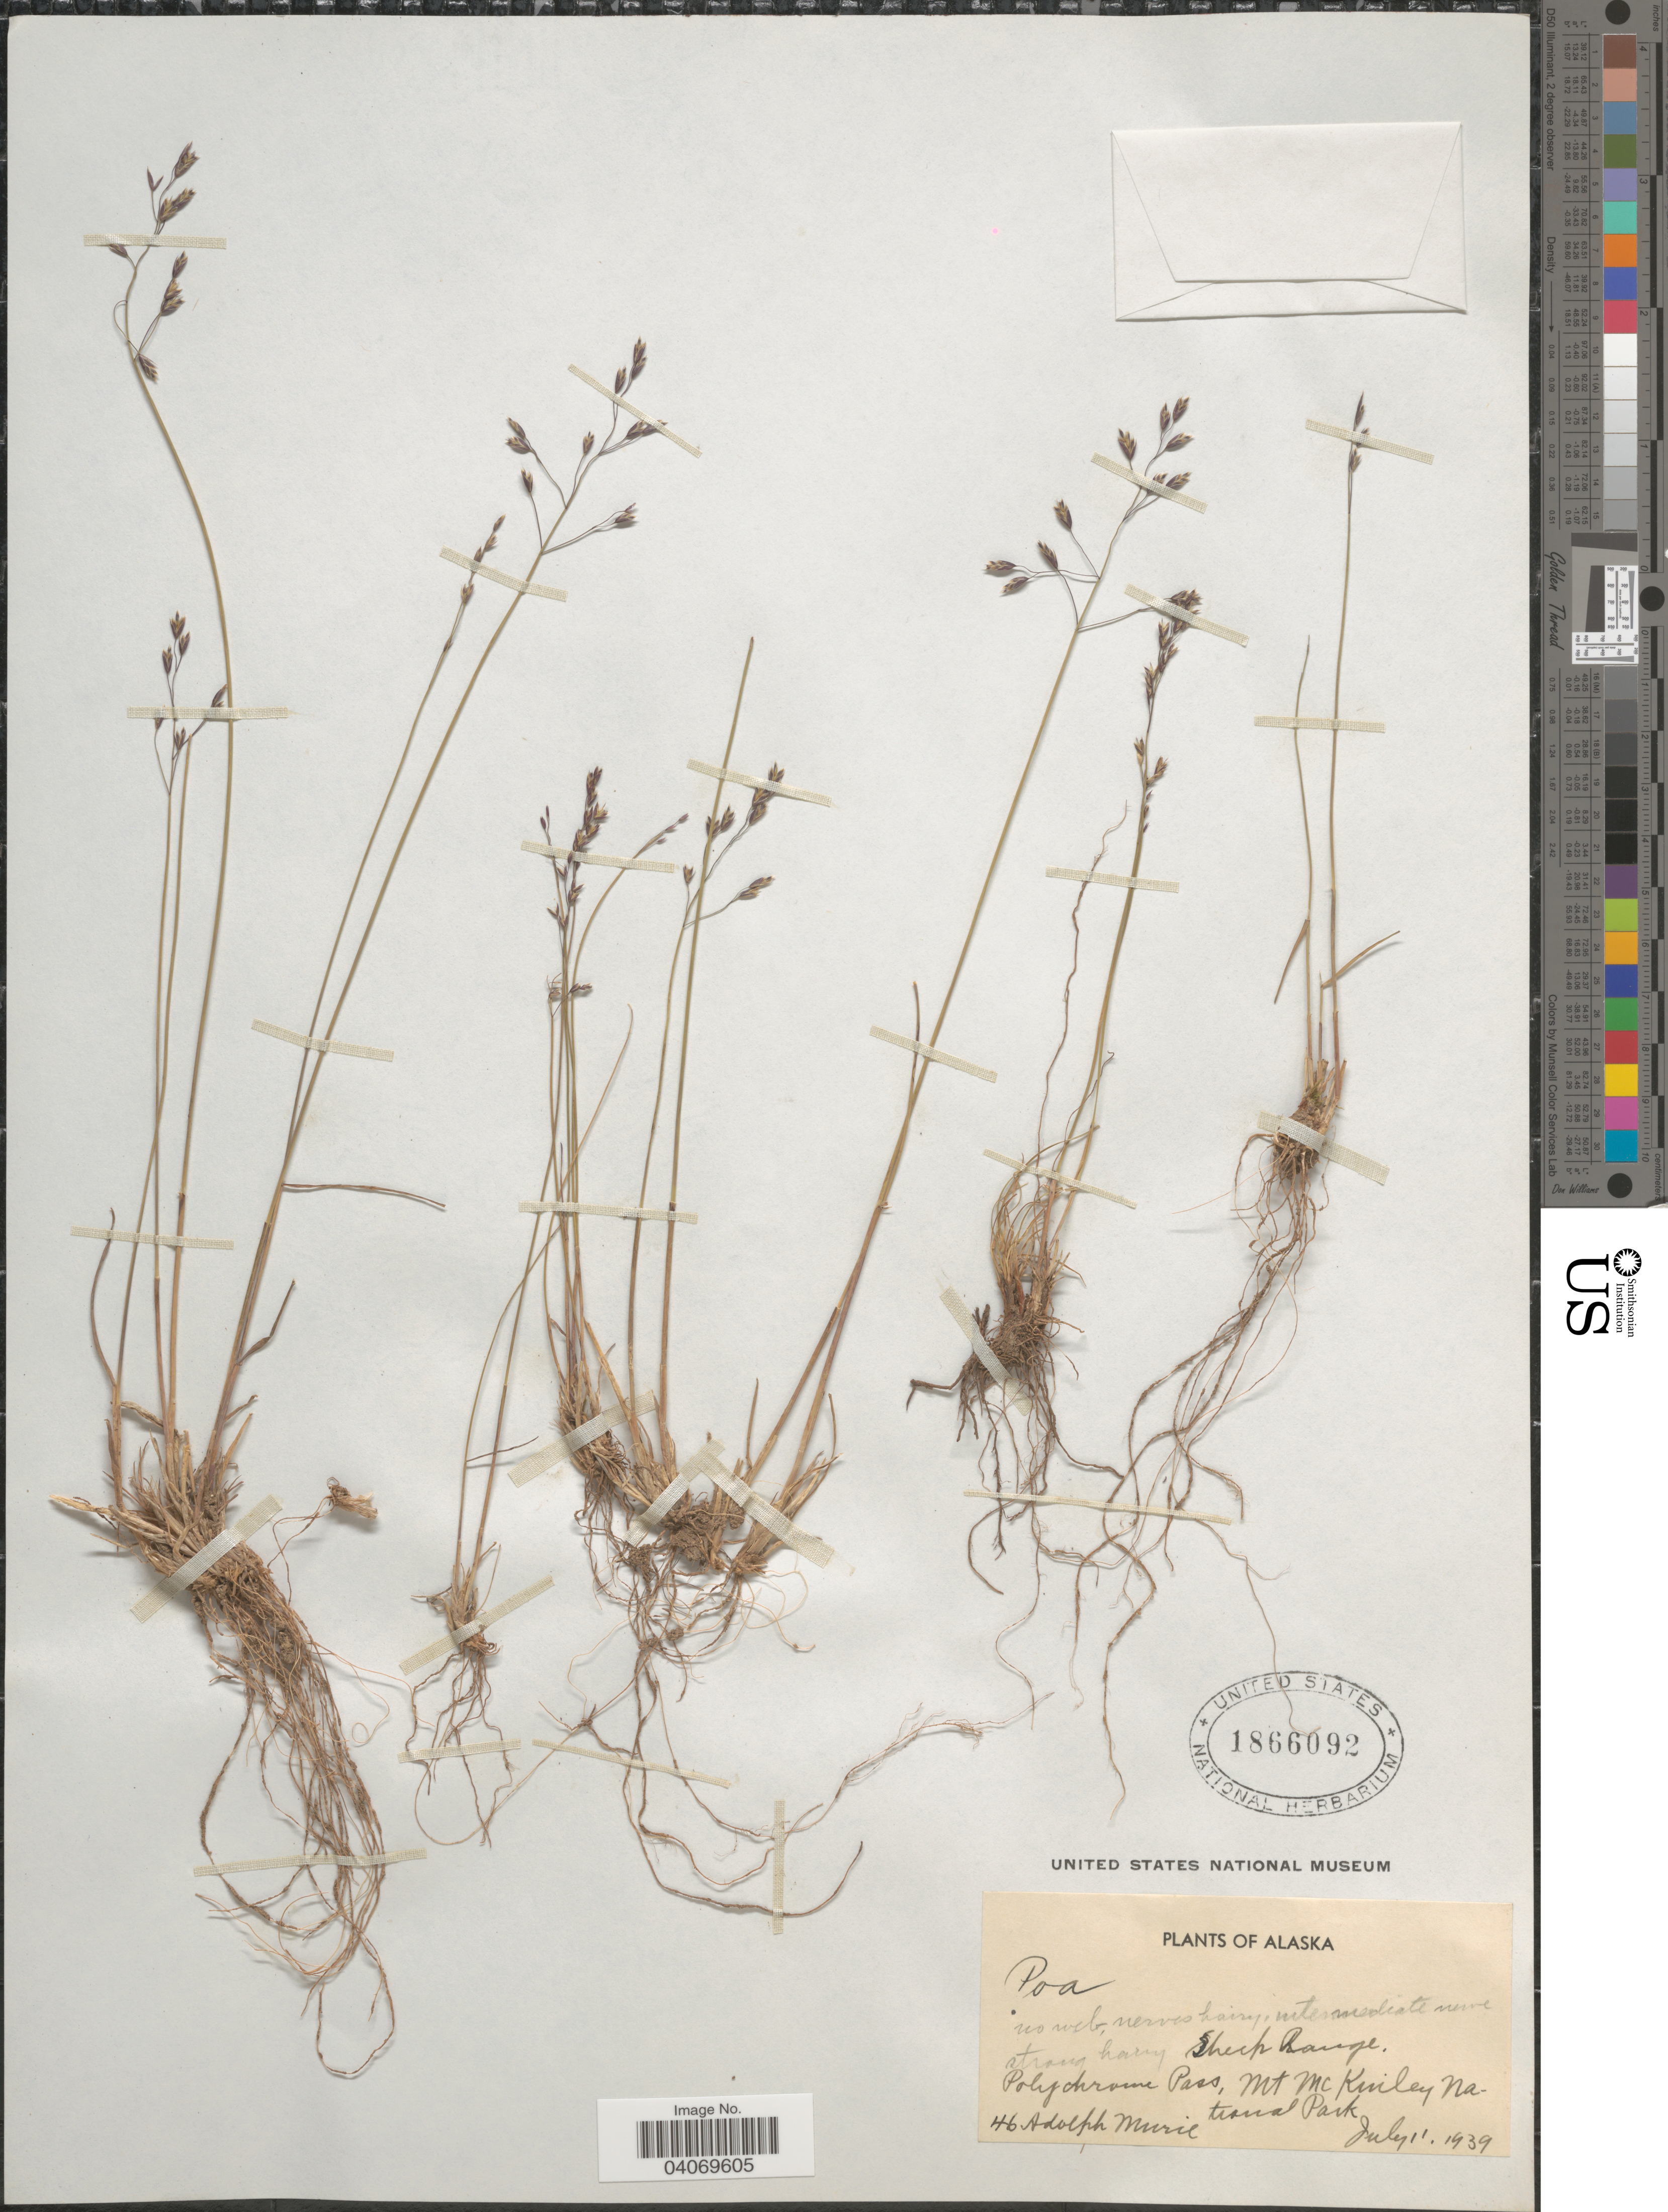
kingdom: Plantae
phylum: Tracheophyta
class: Liliopsida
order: Poales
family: Poaceae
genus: Poa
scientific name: Poa sp.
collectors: A. Murie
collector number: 46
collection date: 1939-07-11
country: United States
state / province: Alaska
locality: Sheep Range, Polychrome Pass, Mt Mc Kinley National Park.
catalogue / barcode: US 1866092